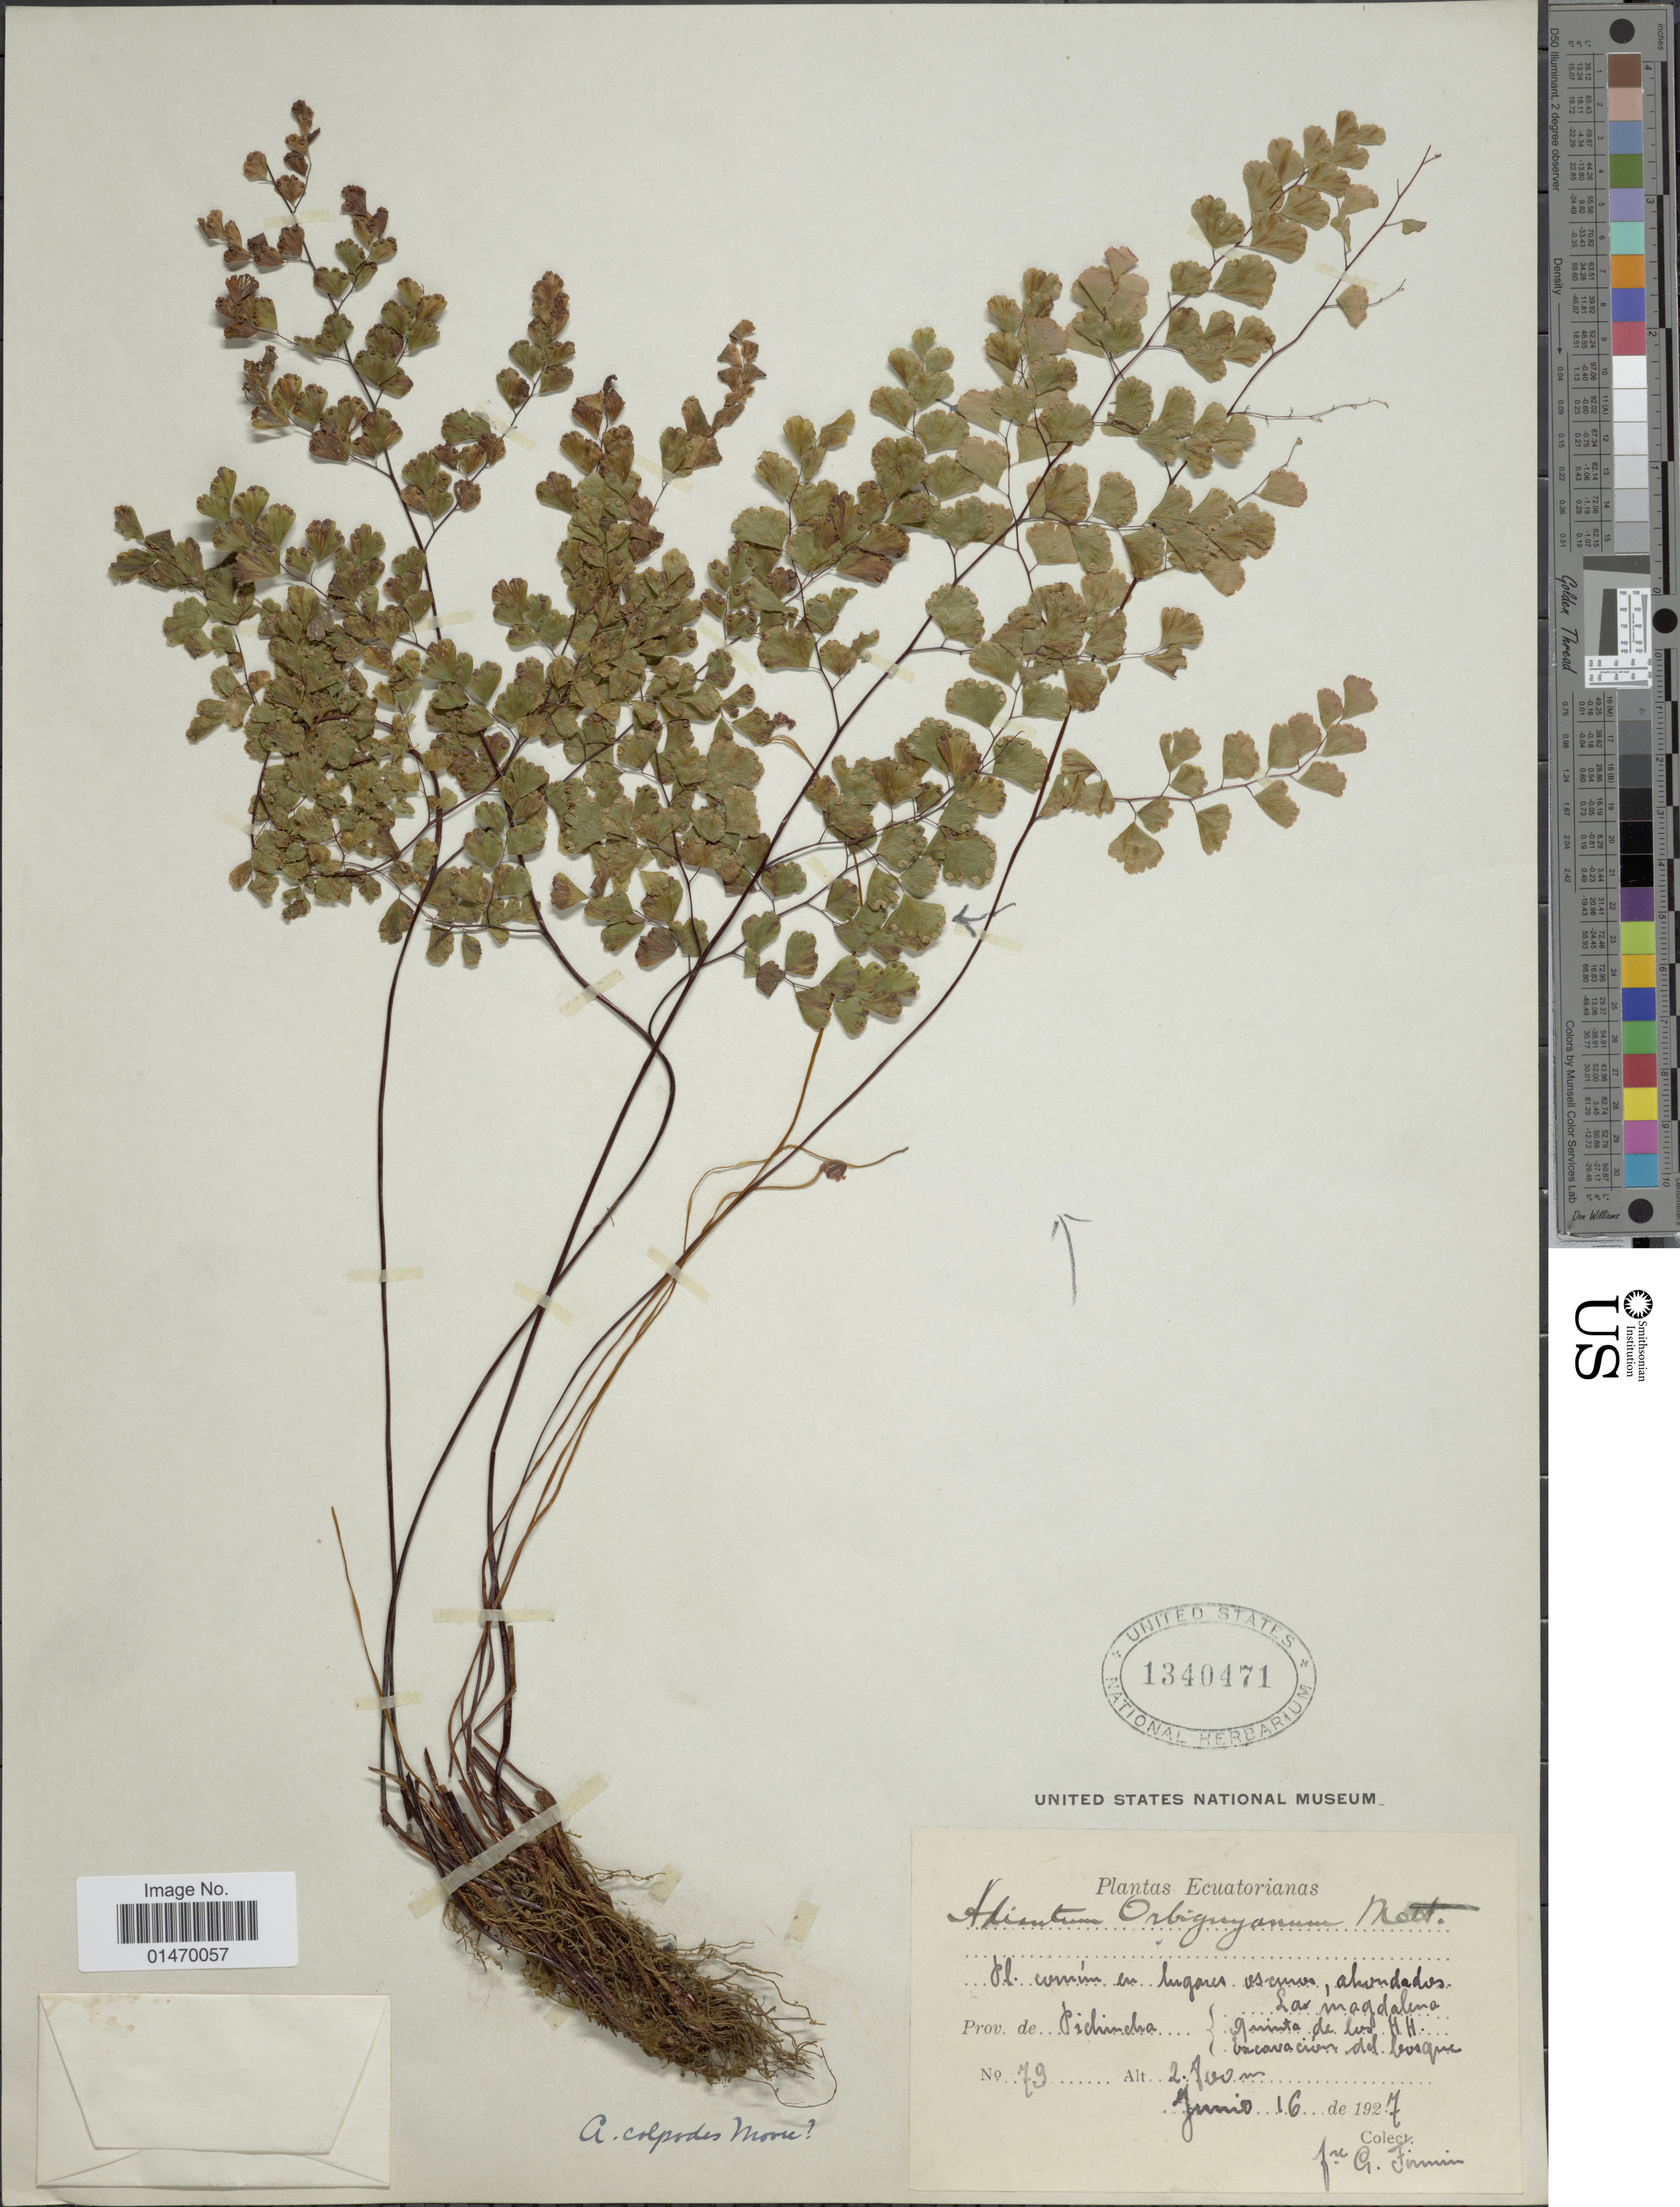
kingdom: Plantae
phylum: Tracheophyta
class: Polypodiopsida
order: Polypodiales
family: Pteridaceae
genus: Adiantum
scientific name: Adiantum colpodes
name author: T. Moore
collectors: F. Firmin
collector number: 79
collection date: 1927-06-16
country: Ecuador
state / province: Pichincha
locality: La Magdalena, quinta de los H.H.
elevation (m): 2800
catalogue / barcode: US 1340471